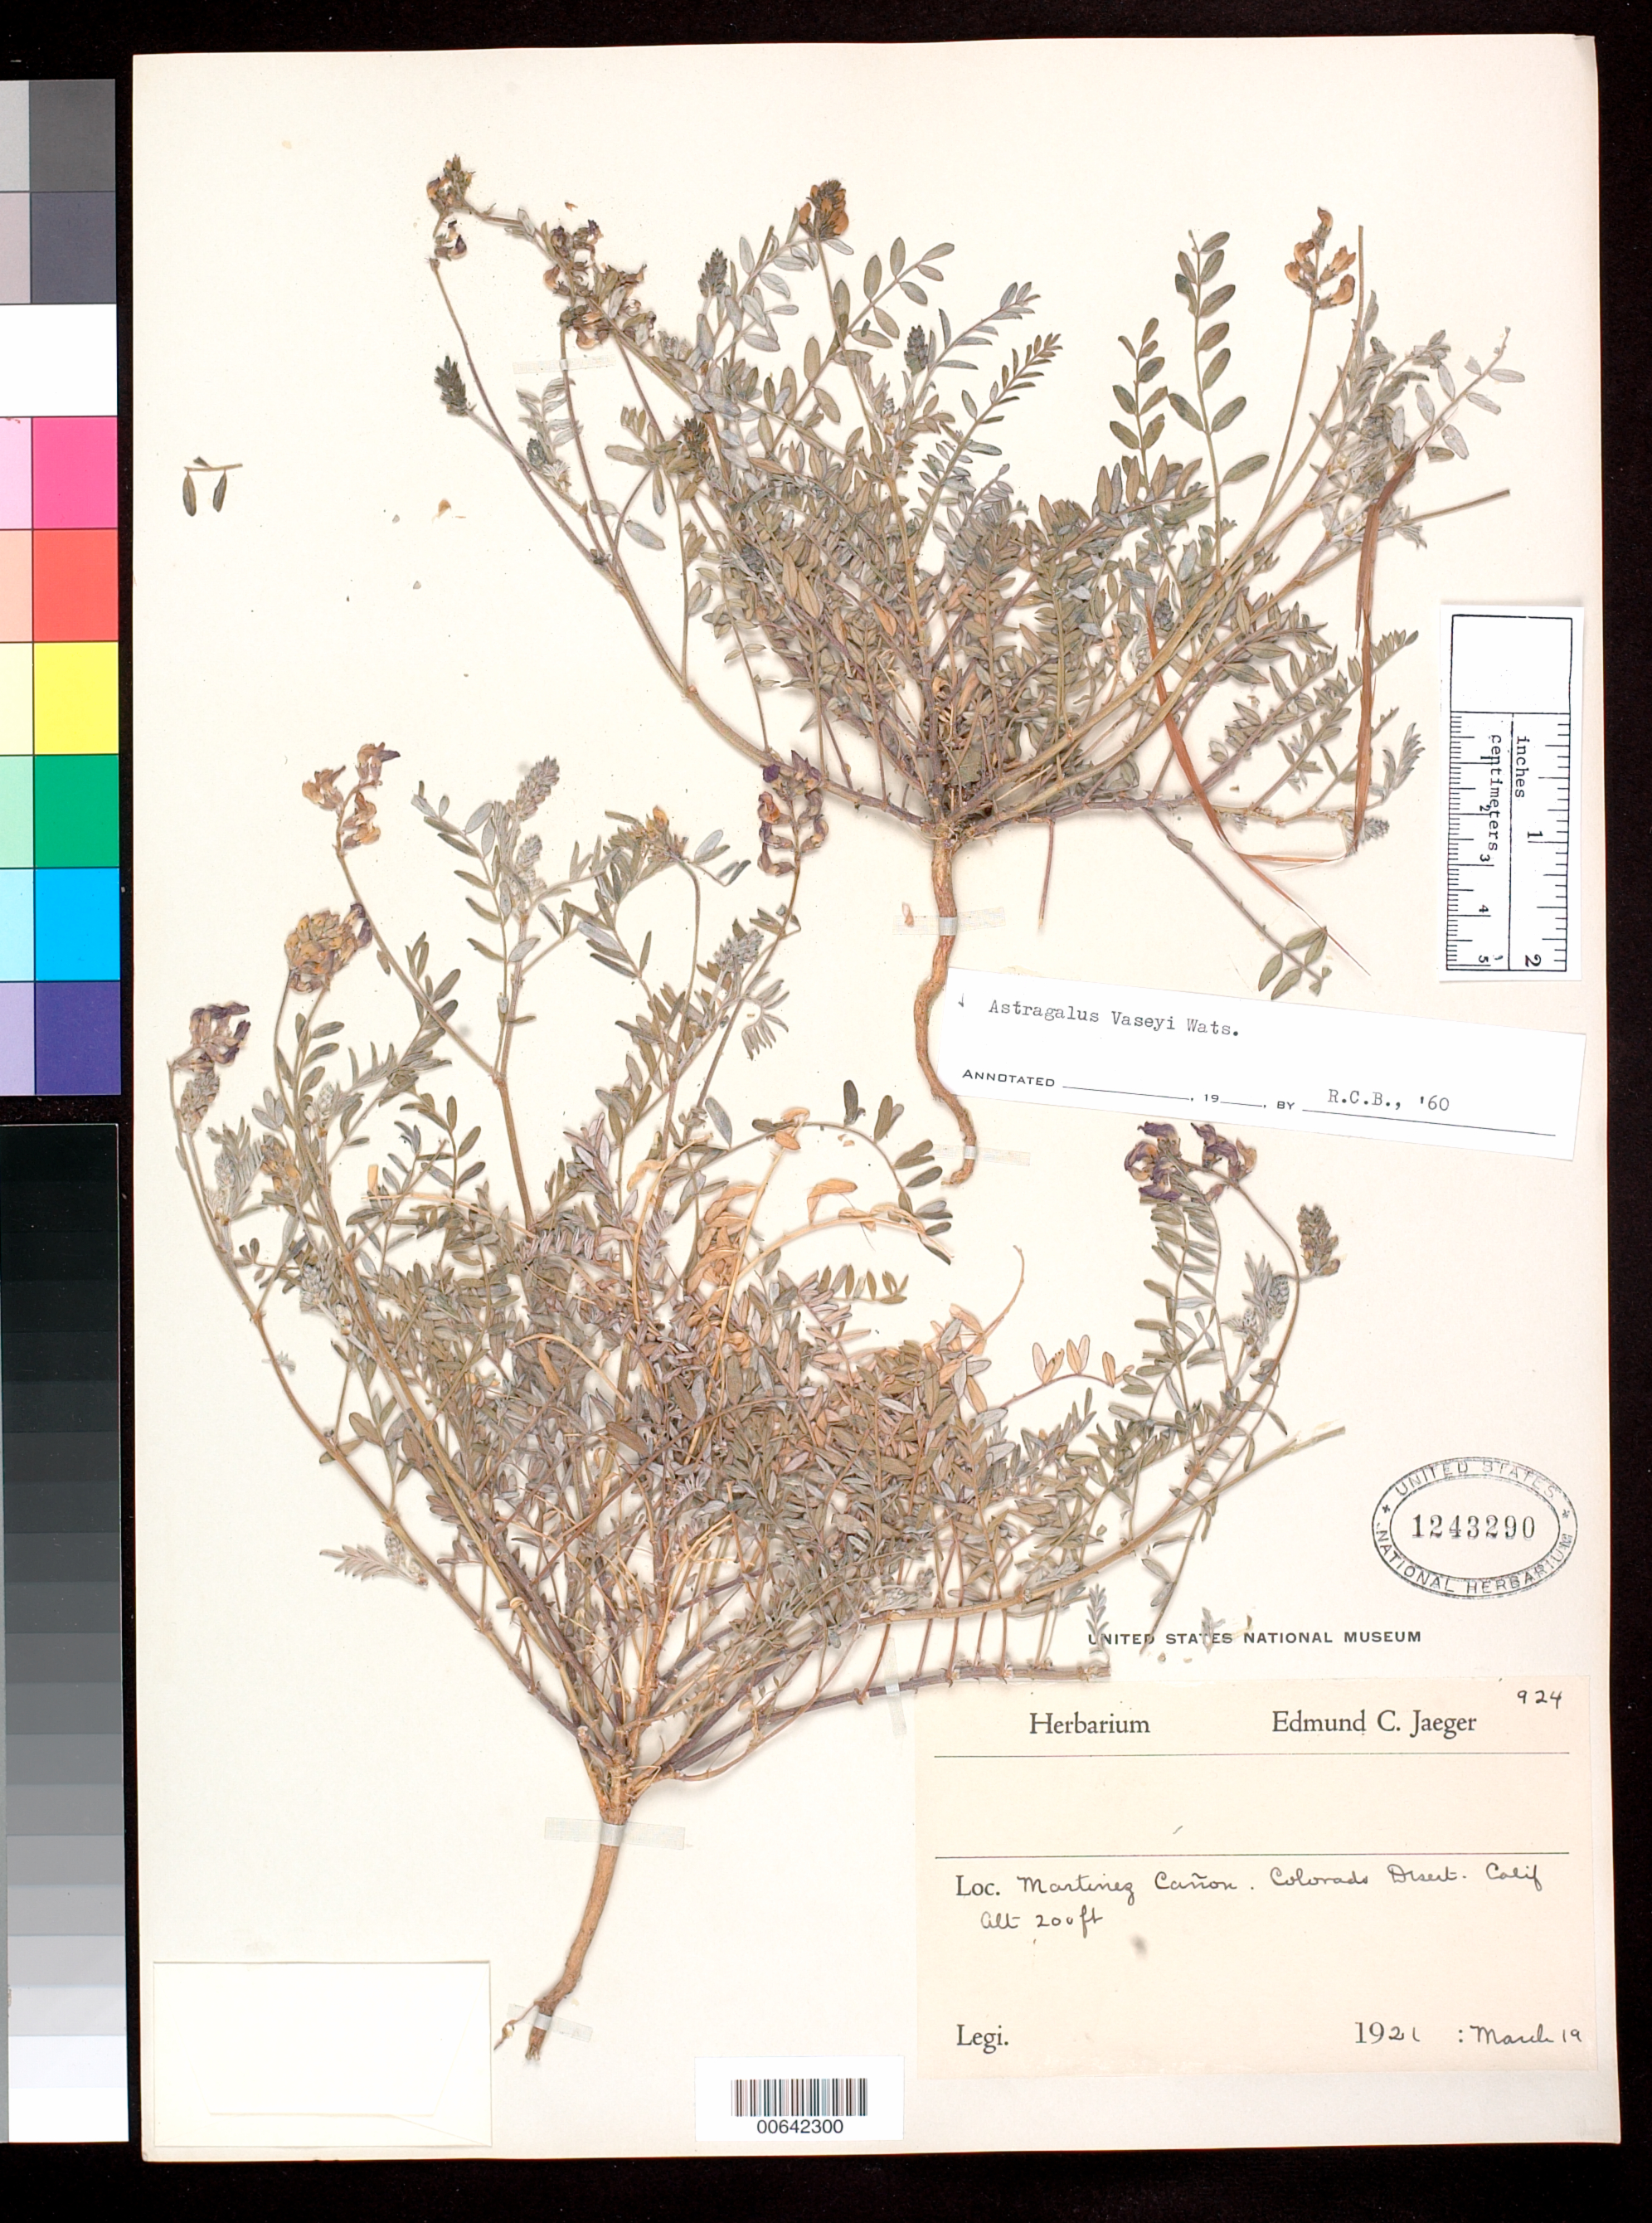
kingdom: Plantae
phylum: Tracheophyta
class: Magnoliopsida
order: Fabales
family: Fabaceae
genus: Astragalus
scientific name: Astragalus vaseyi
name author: S. Watson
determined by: Barneby, Rupert C., (NY)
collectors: E. Jaeger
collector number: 924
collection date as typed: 19 Mar 1921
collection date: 1921-03-19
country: United States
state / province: California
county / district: Riverside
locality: Martinez Cañon, Colorado Desert.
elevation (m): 61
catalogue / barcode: US 1243290